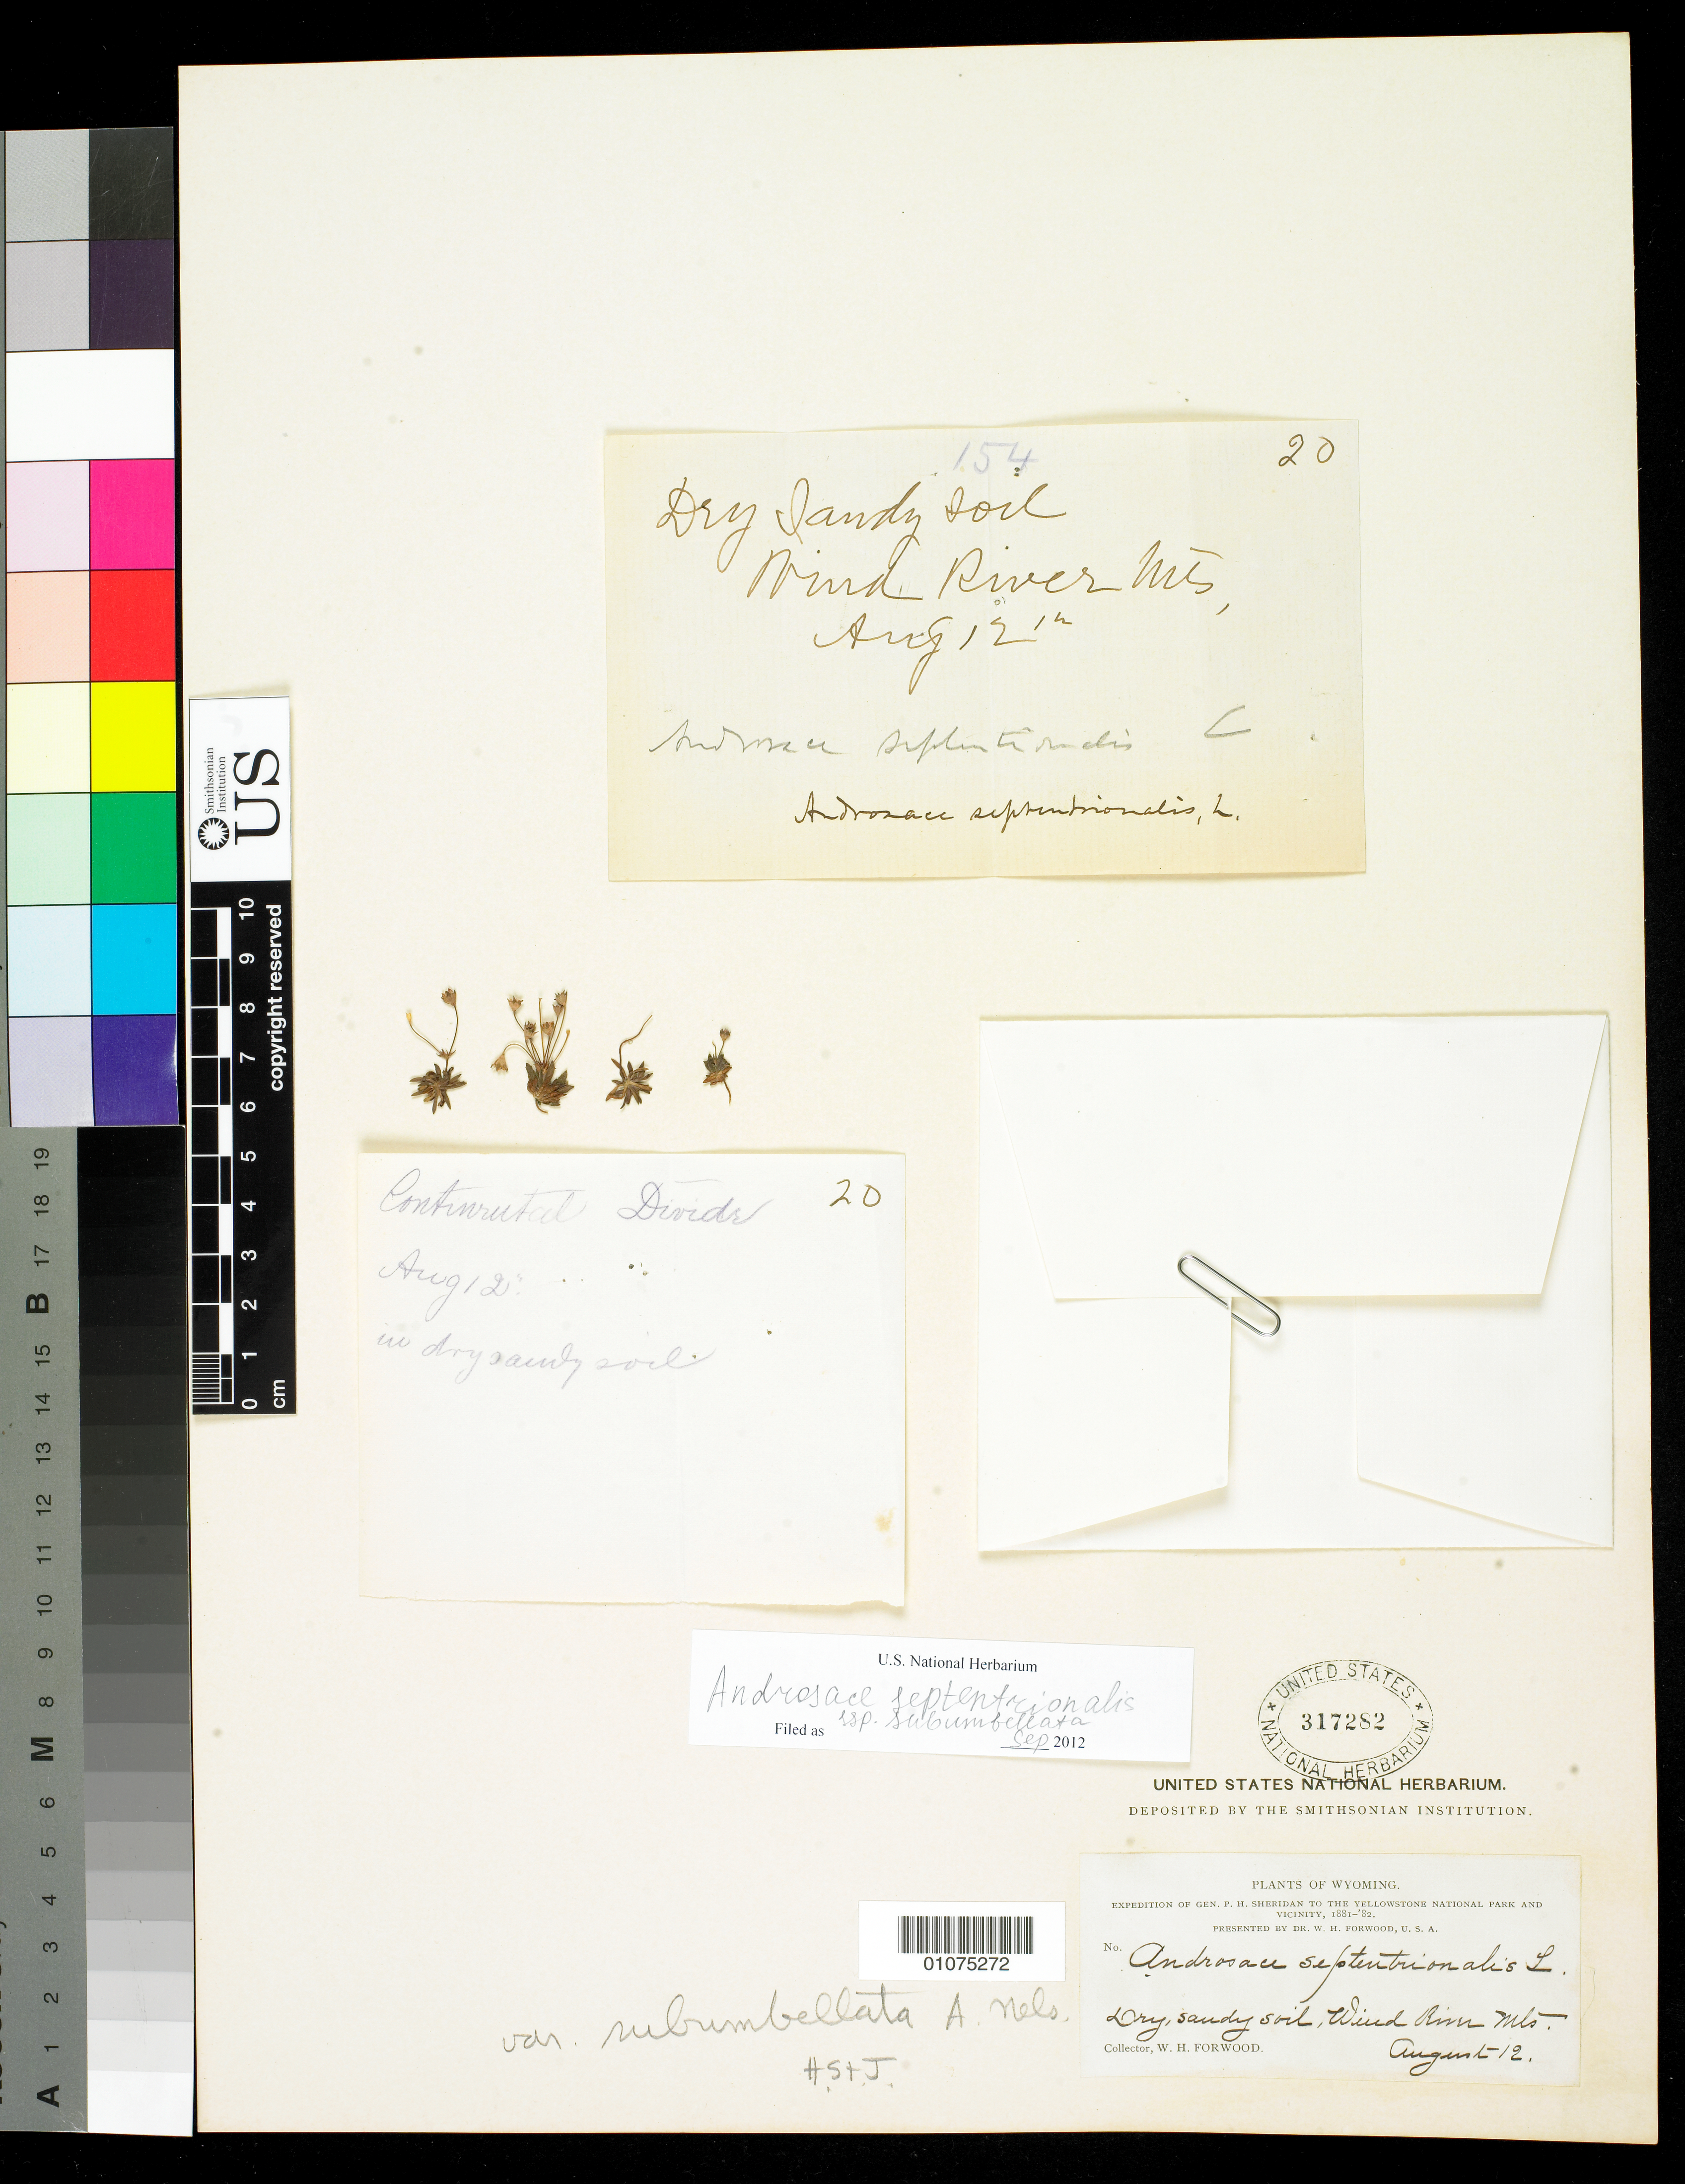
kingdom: Plantae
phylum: Tracheophyta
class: Magnoliopsida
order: Ericales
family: Primulaceae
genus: Androsace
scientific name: Androsace septentrionalis var. subumbellata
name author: A. Nelson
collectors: W. Forwood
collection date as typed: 12 Aug 1881 or 12 Aug 1882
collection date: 1881-08-12 or 1882-08-12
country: United States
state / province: Wyoming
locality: Wind River Mts.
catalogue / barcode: US 317282